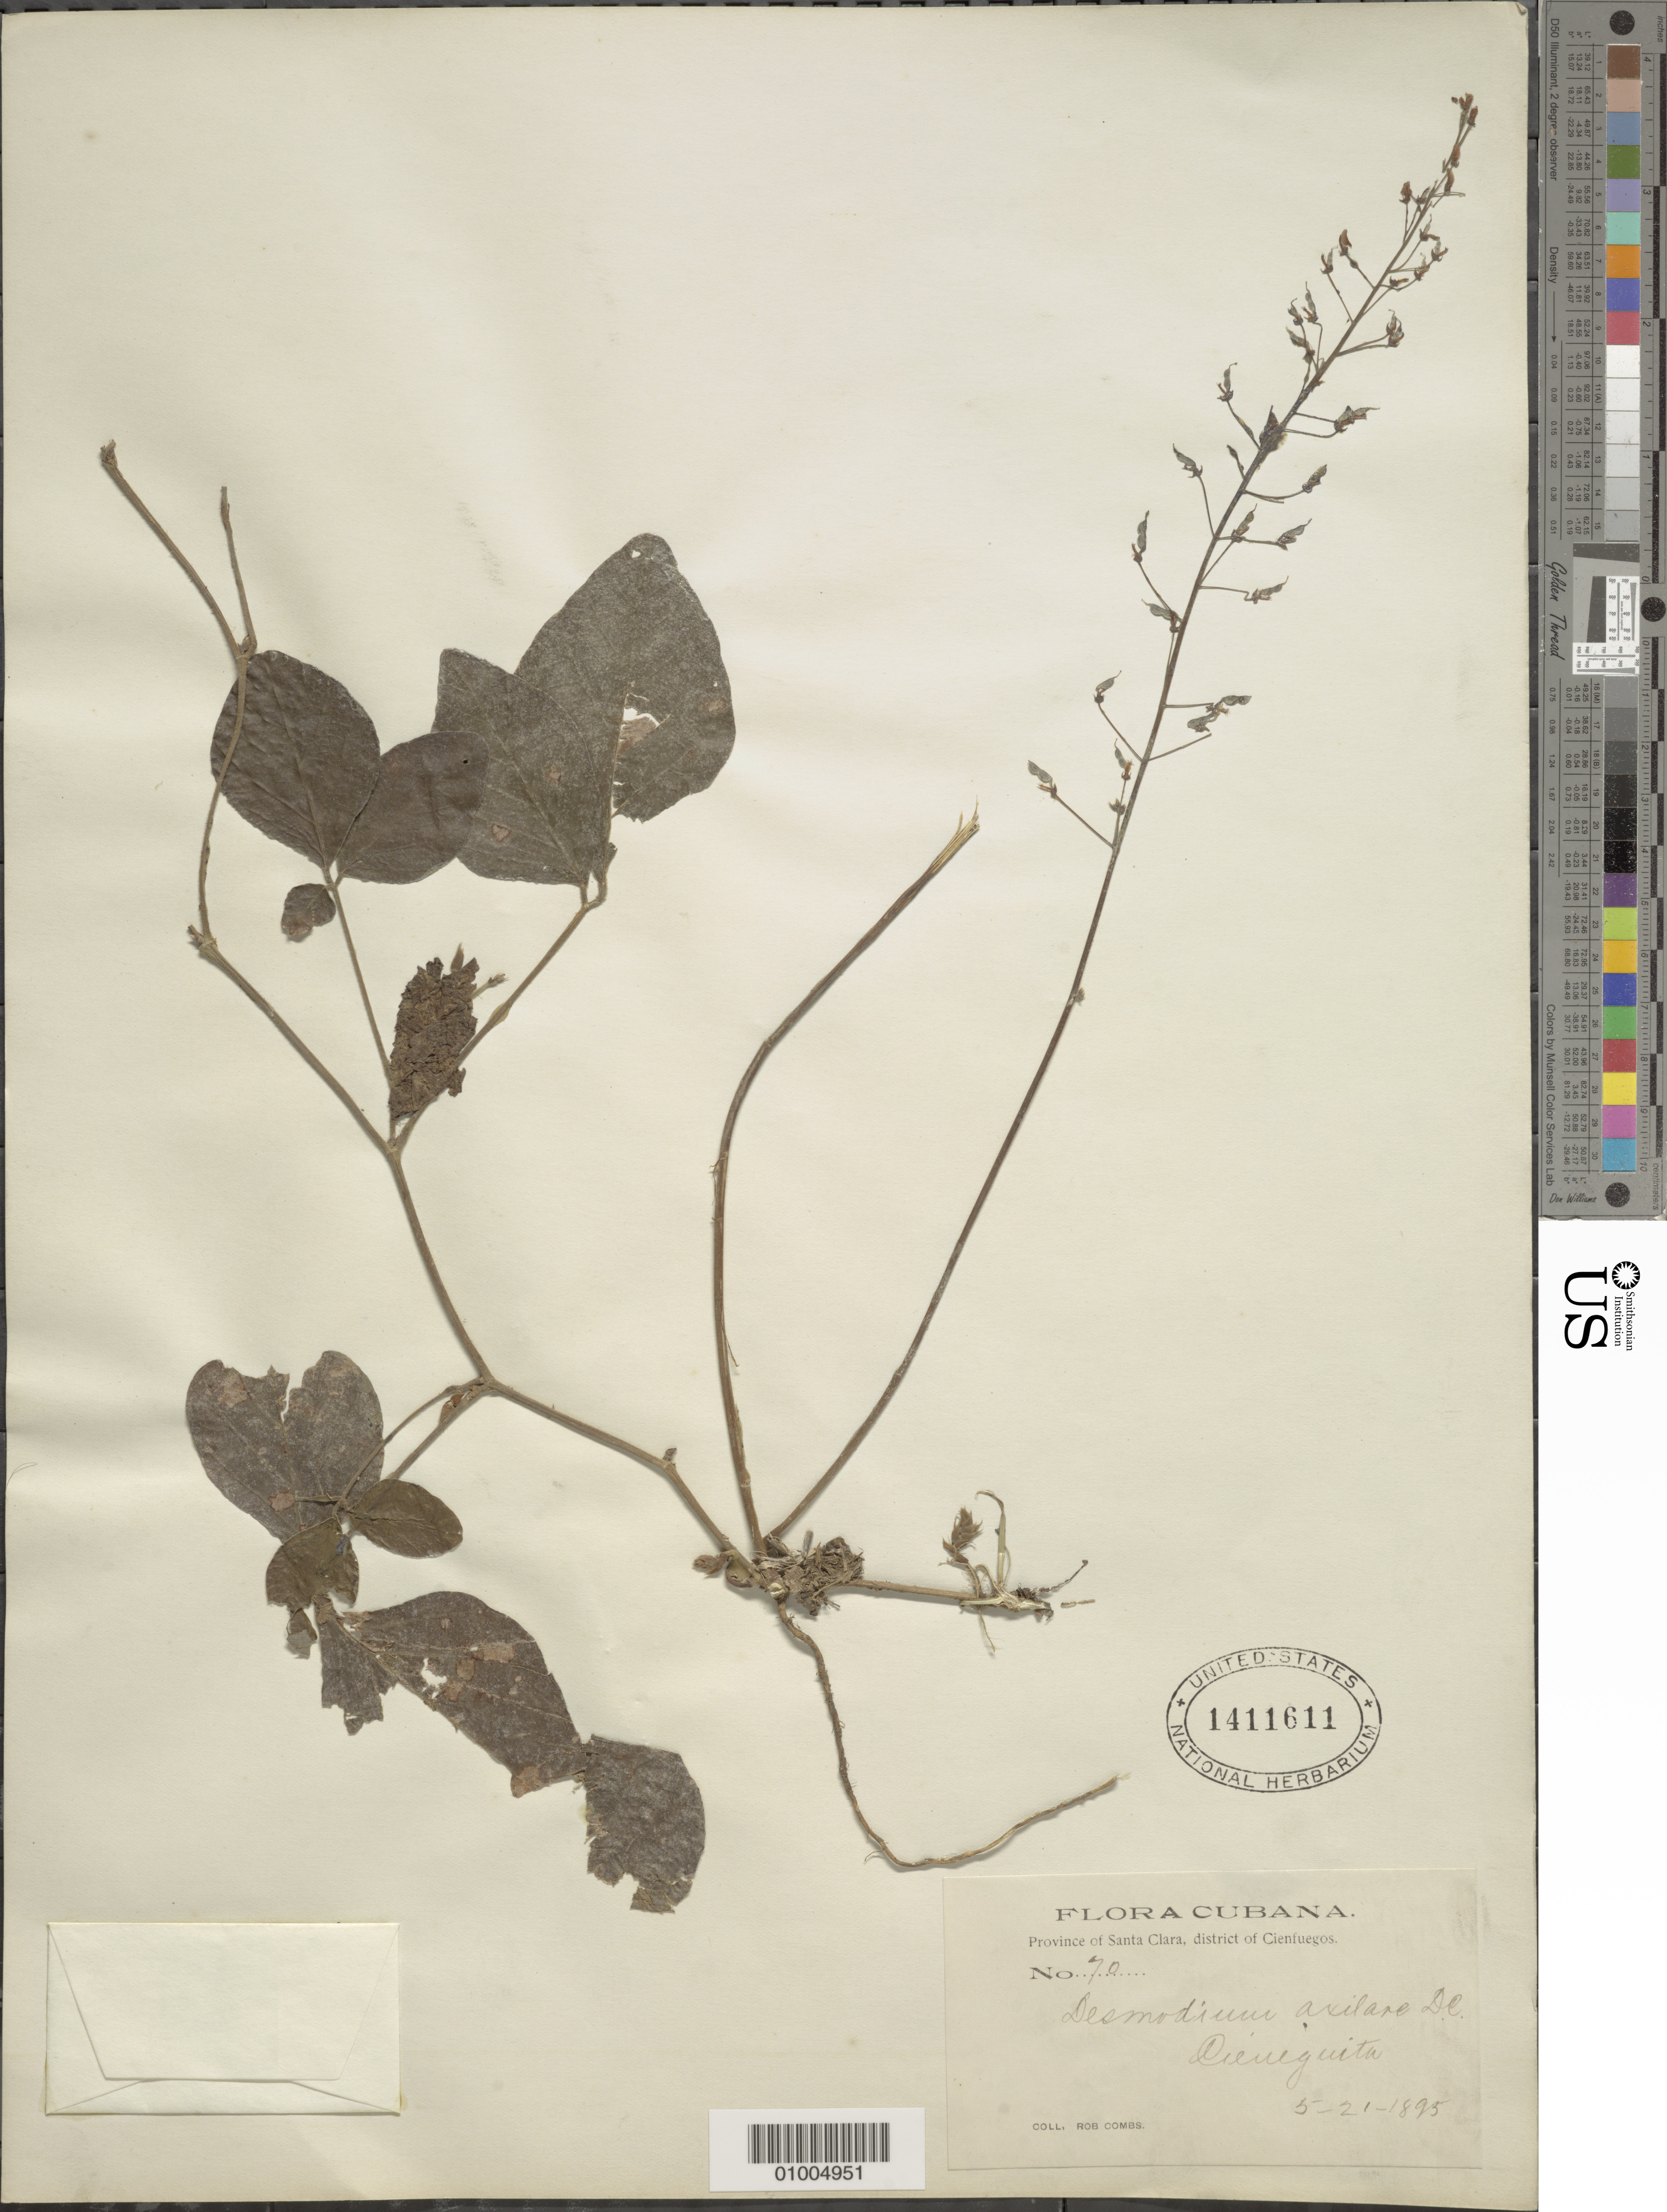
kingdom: Plantae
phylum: Tracheophyta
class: Magnoliopsida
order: Fabales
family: Fabaceae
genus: Desmodium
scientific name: Desmodium axillare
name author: (Sw.) DC.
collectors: R. Combs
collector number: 70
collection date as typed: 21 May 1895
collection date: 1895-05-21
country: Cuba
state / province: Villa Clara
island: Cuba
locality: Santa Clara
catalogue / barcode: US 1411611